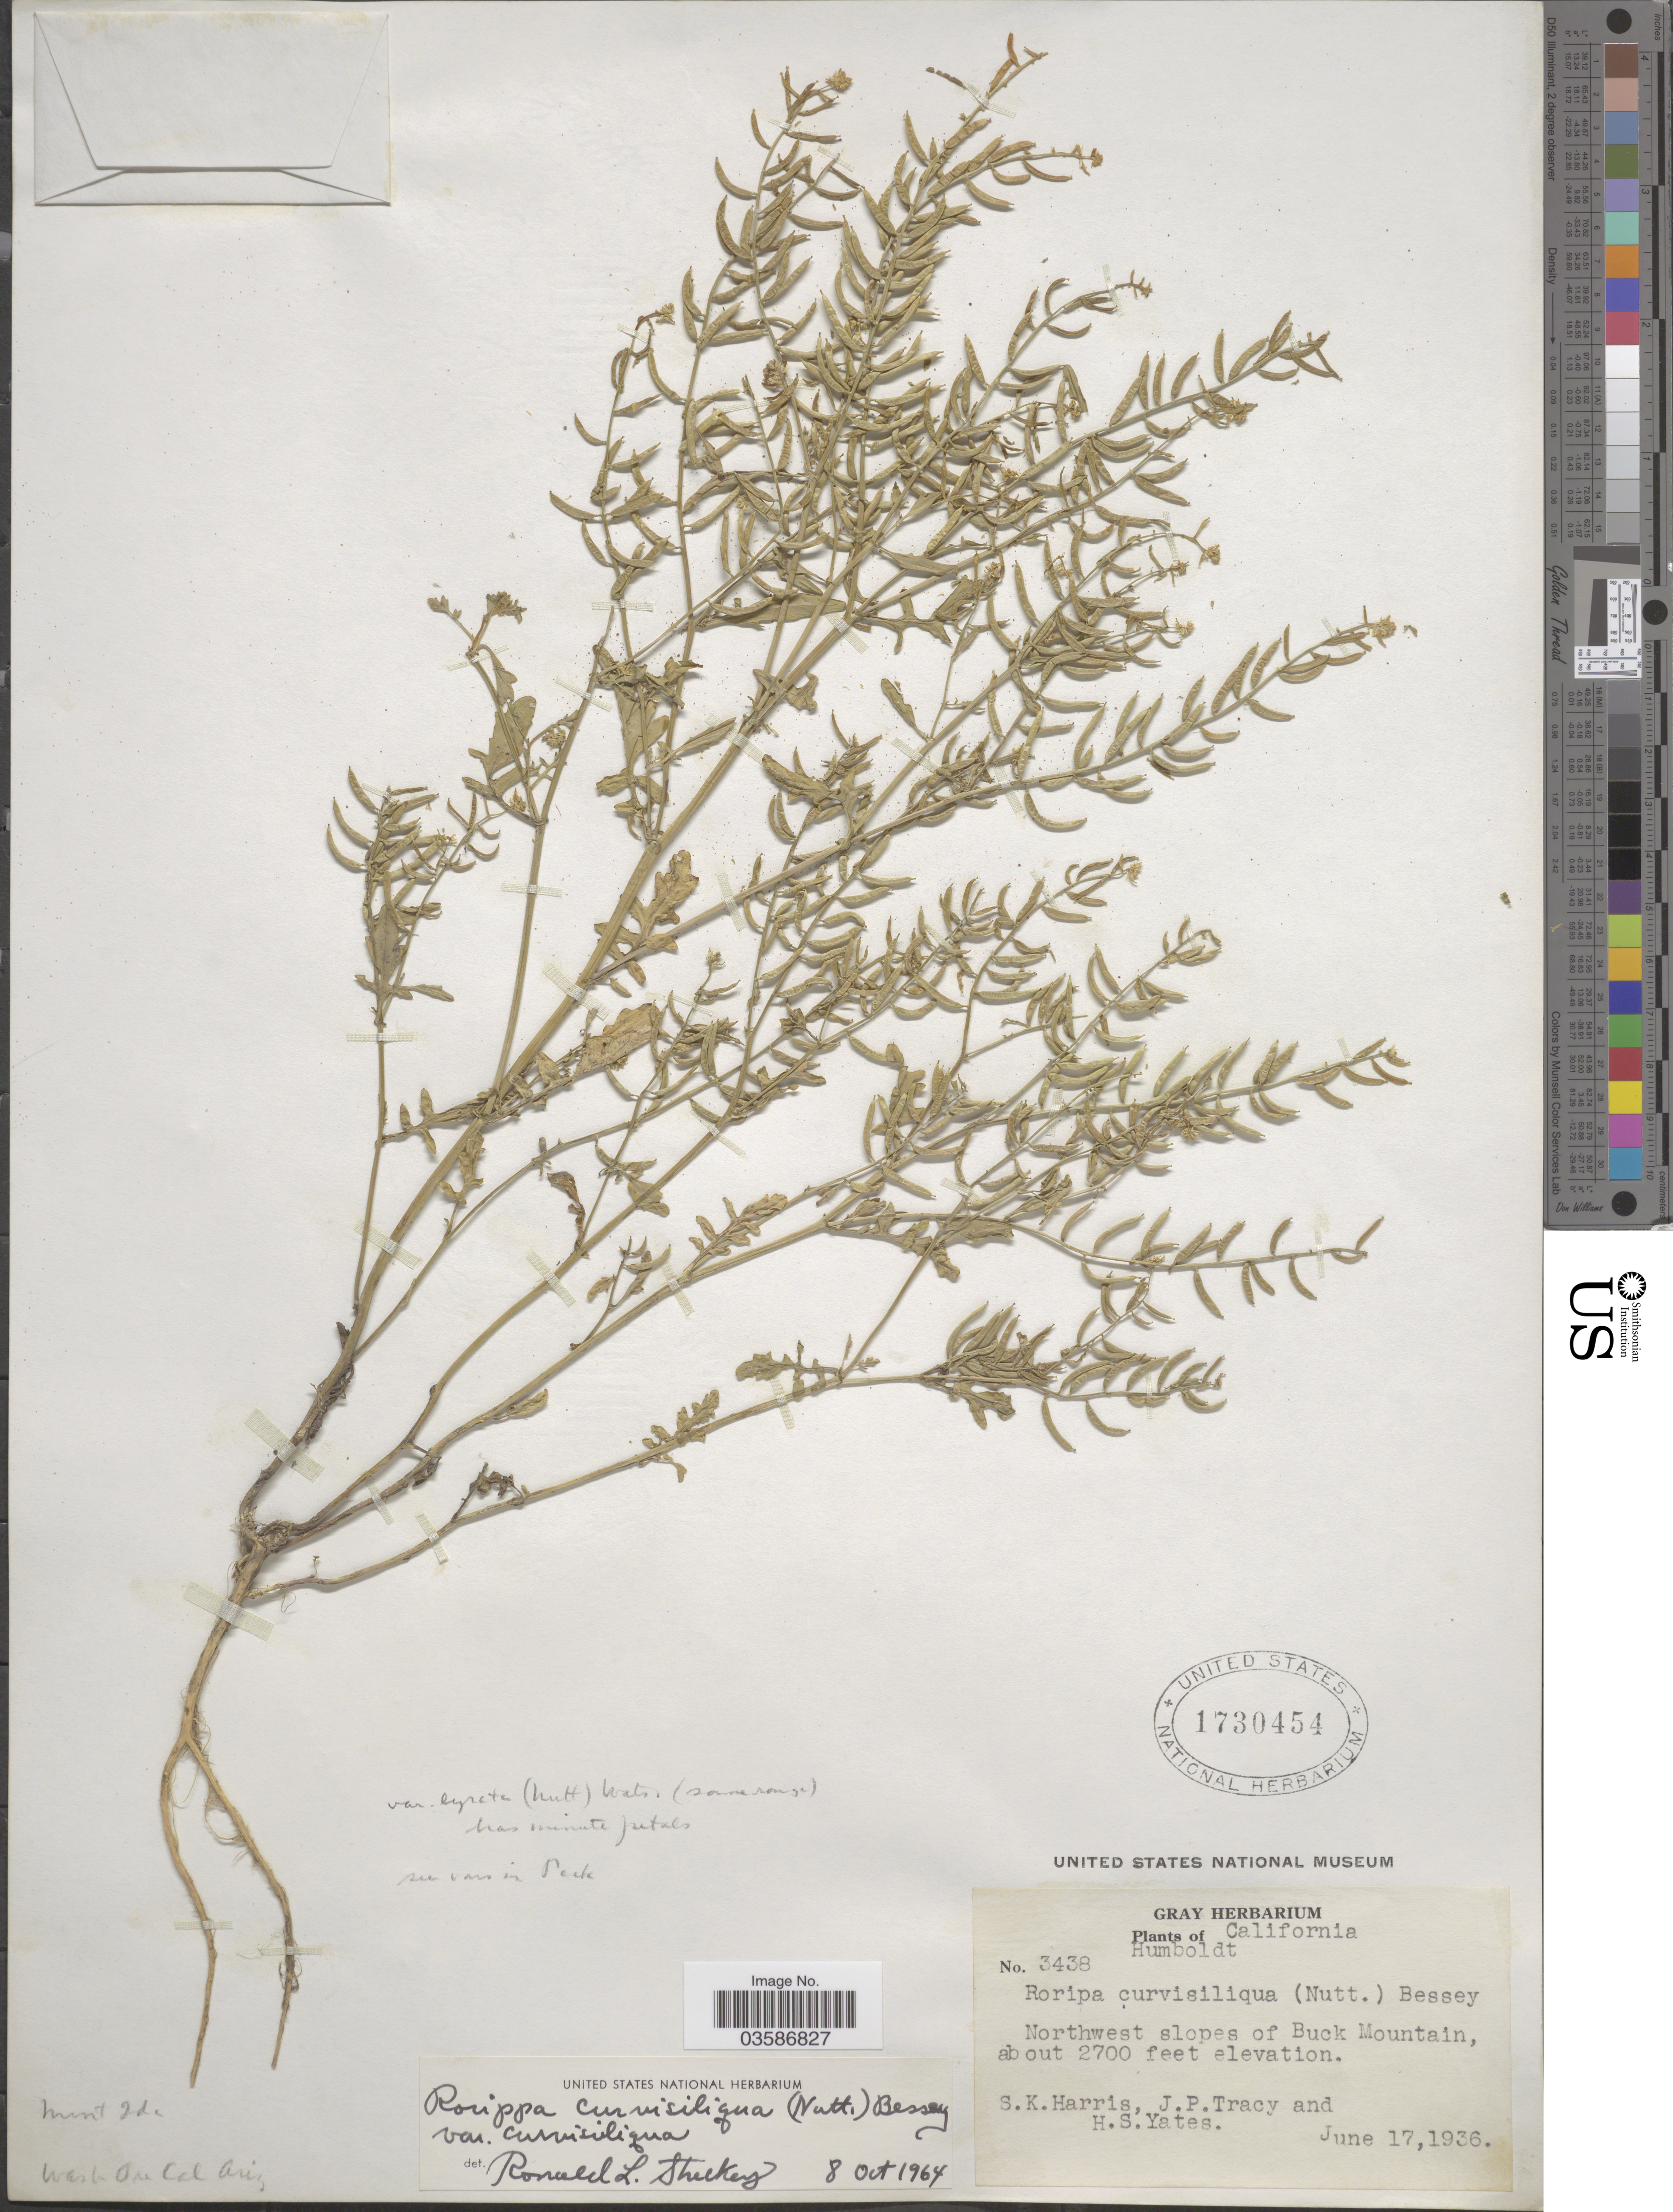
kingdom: Plantae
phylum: Tracheophyta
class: Magnoliopsida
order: Brassicales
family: Brassicaceae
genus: Rorippa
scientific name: Rorippa curvisiliqua var. curvisiliqua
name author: (Hook.) Bessey ex Britton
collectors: S. K. Harris, J. Tracy & H. S. Yates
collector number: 3438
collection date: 1936-06-17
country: United States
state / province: California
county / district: Humboldt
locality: Humboldt. Northwest slopes of Buck Mountain.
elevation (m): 823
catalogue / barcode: US 1730454